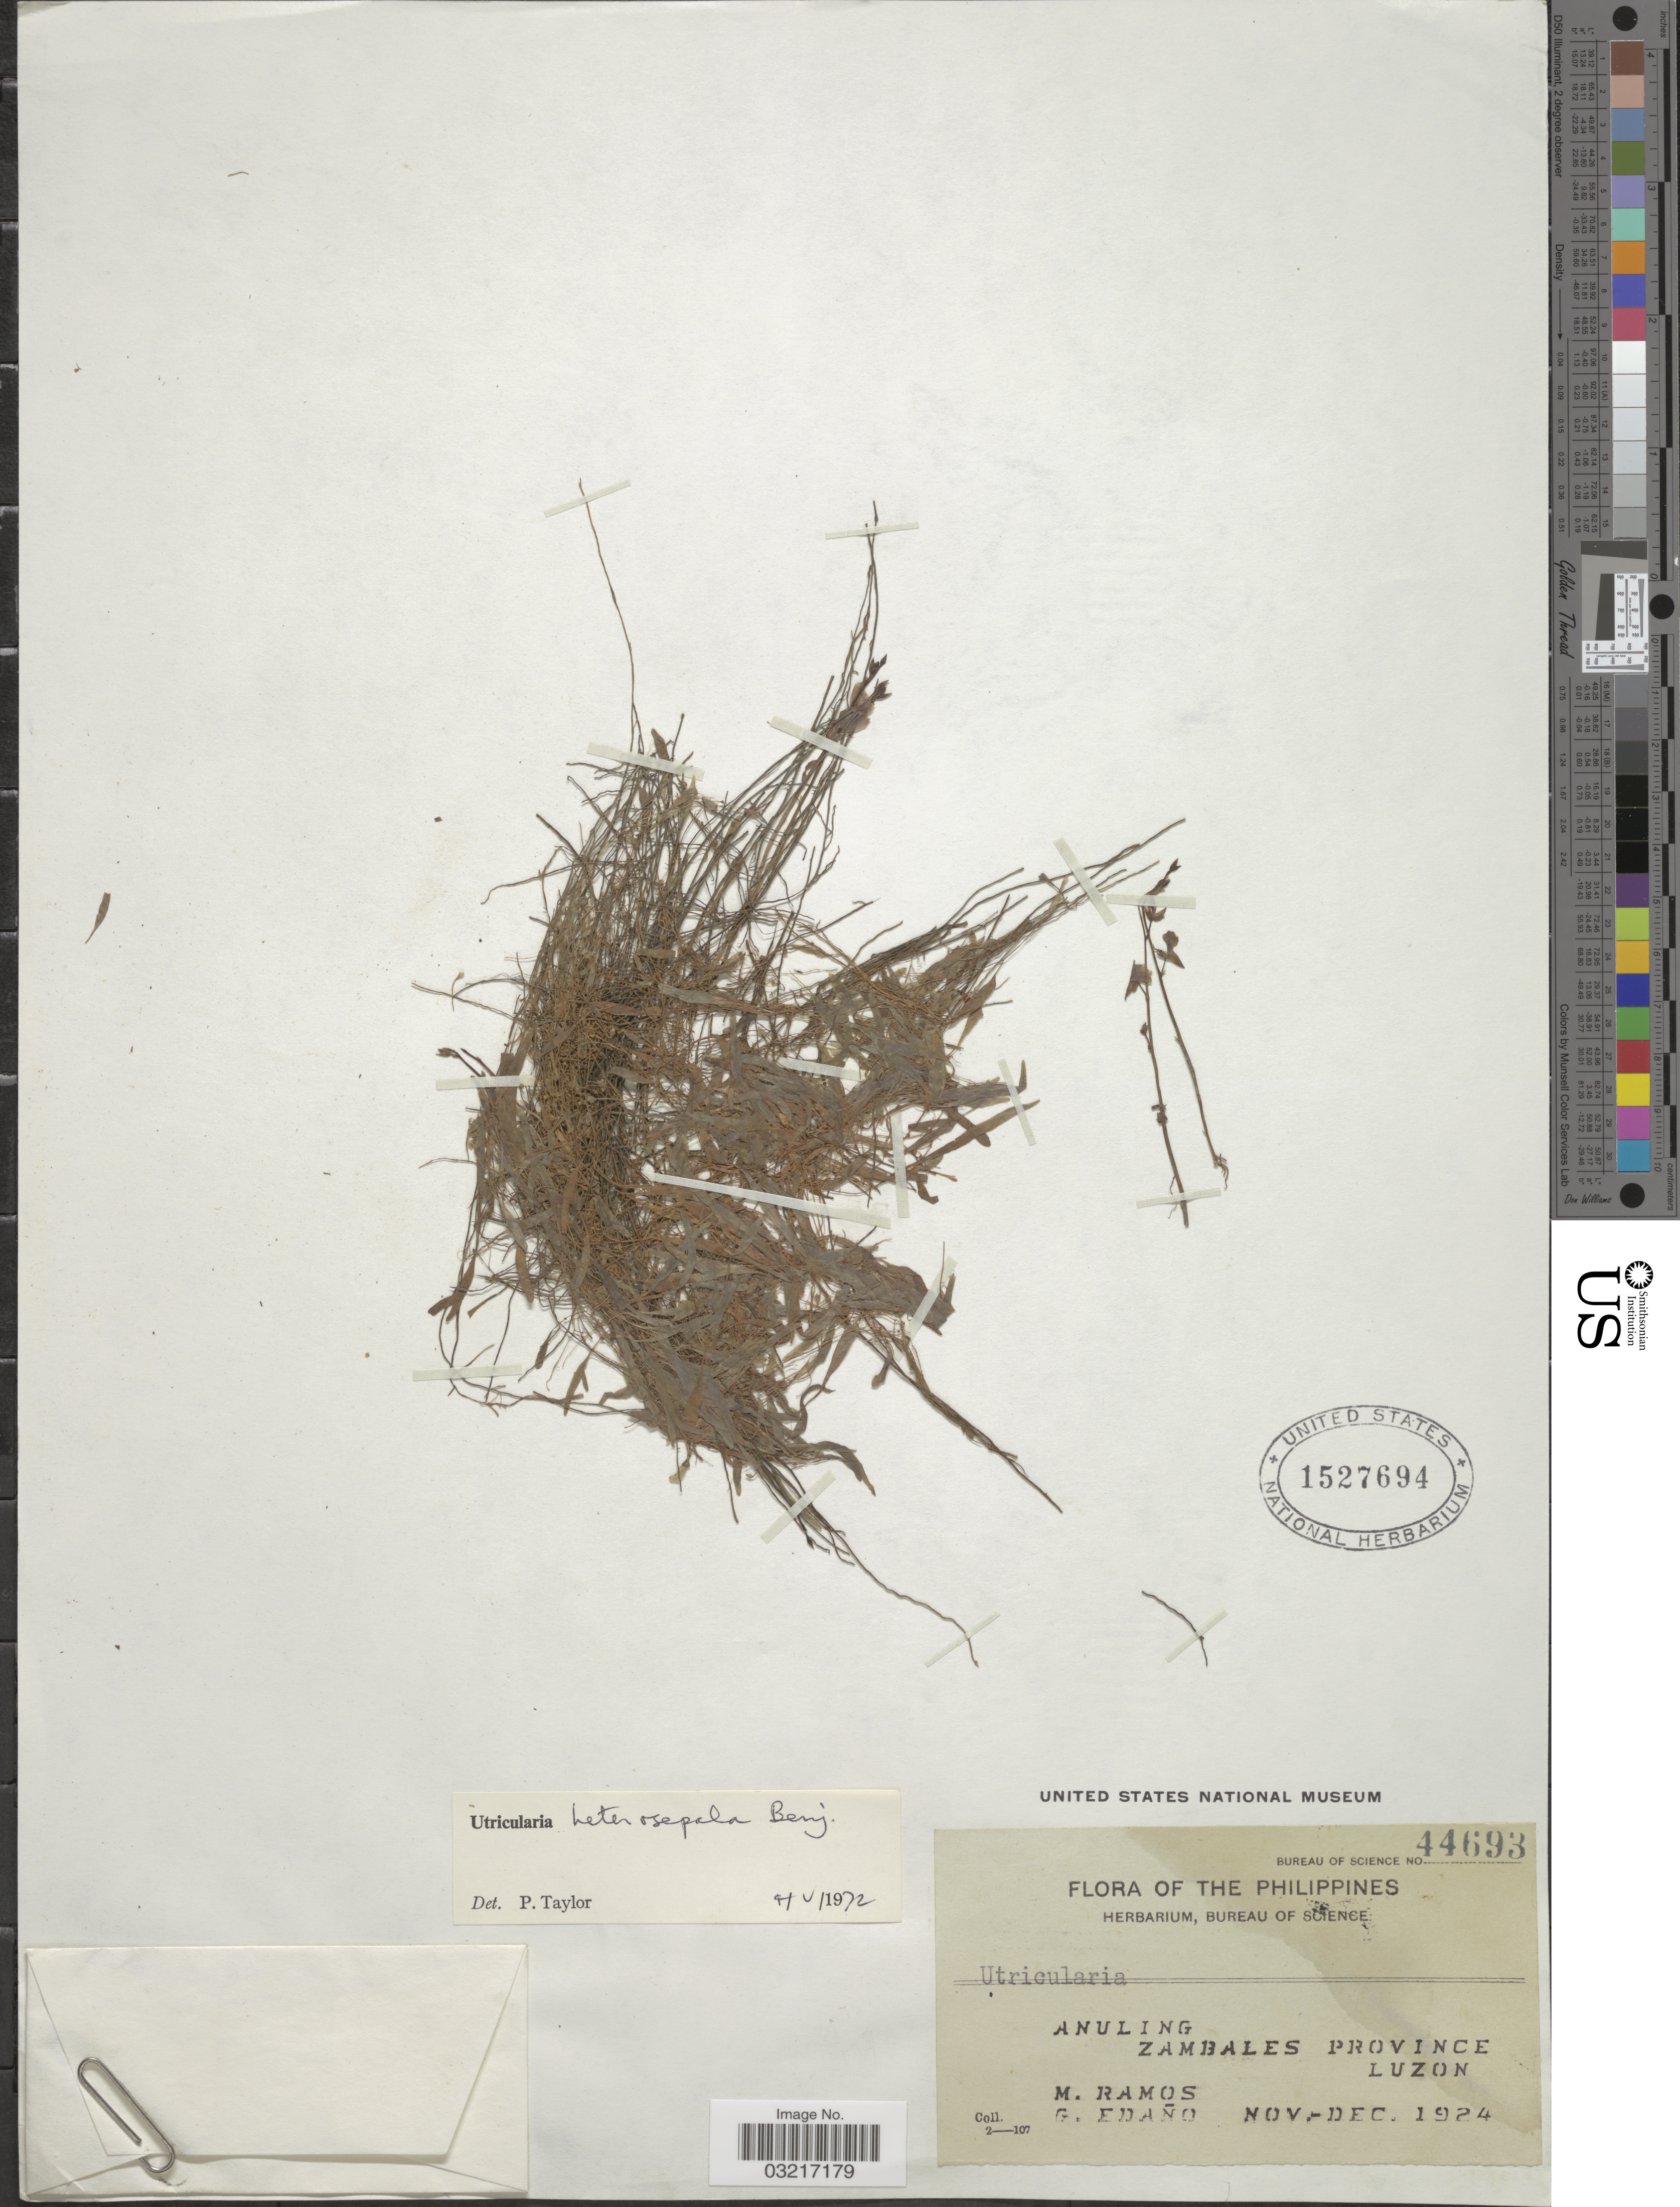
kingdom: Plantae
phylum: Tracheophyta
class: Magnoliopsida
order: Lamiales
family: Lentibulariaceae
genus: Utricularia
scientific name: Utricularia heterosepala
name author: Benj.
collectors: M. Ramos & G. Edaño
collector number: Bureau of Science 44693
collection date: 1924-11/1924-12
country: Philippines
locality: Anuling. Zambales Province Luzon.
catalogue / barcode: US 1527694